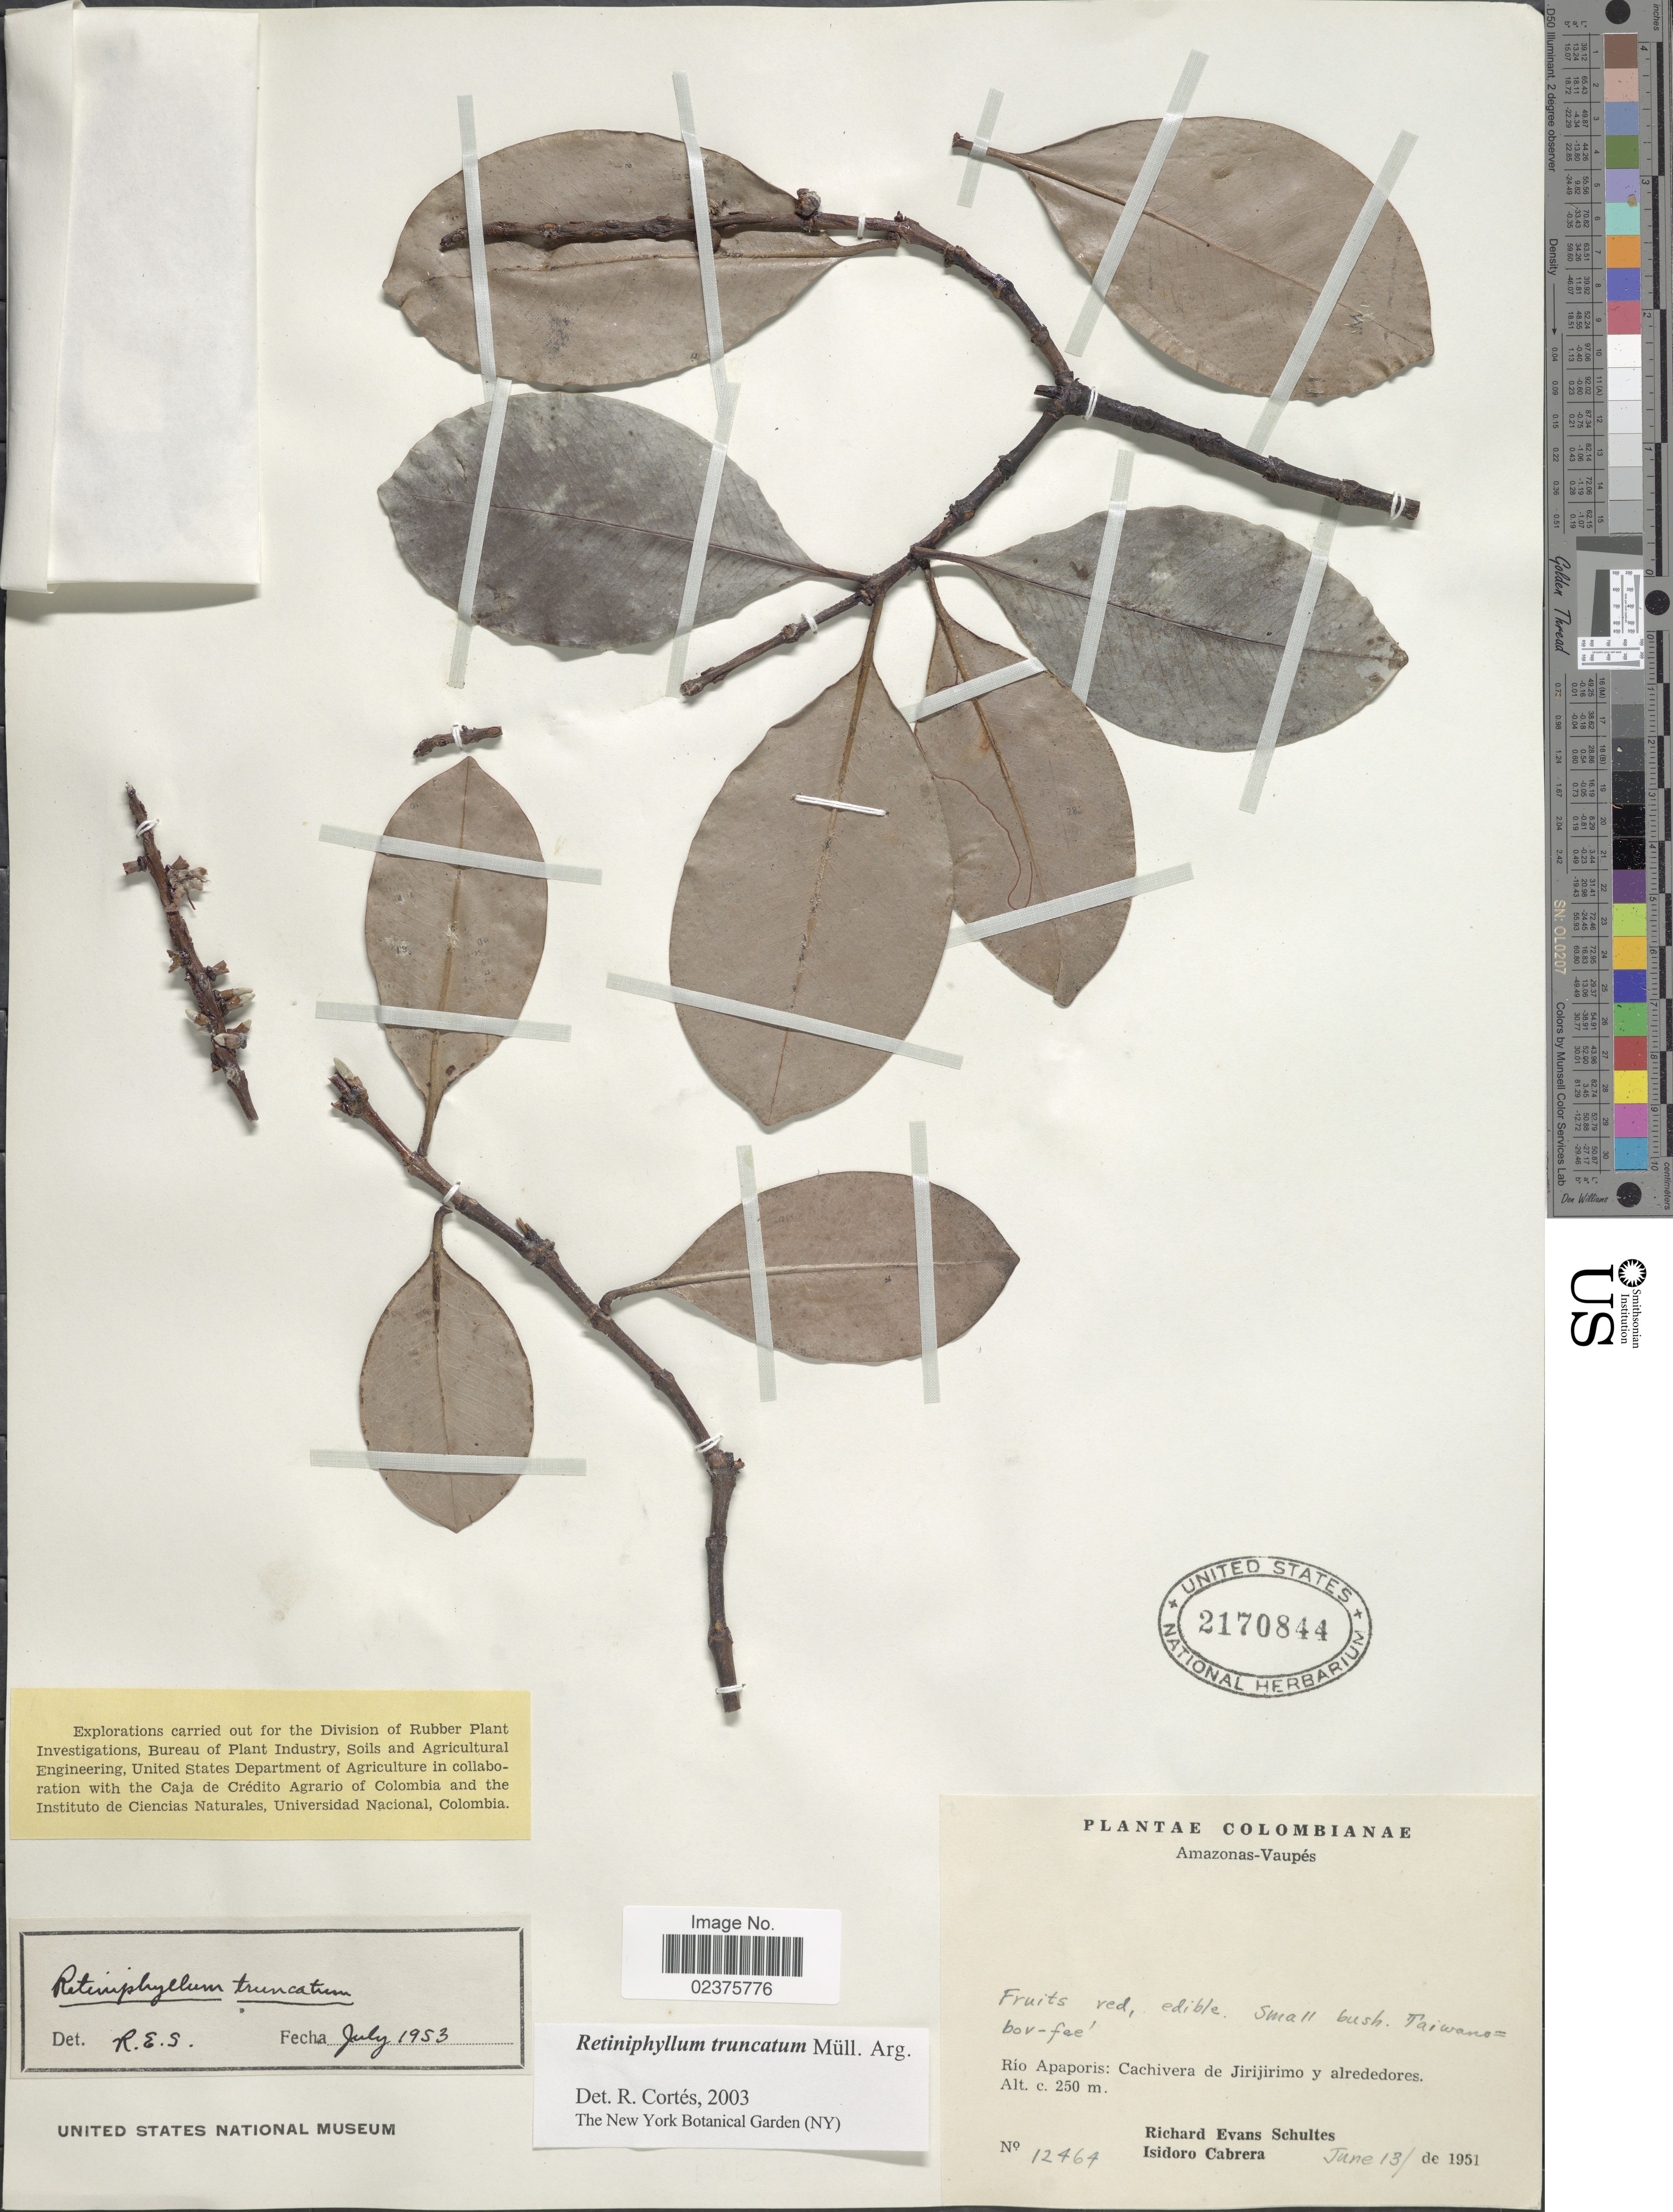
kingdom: Plantae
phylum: Tracheophyta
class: Magnoliopsida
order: Gentianales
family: Rubiaceae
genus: Retiniphyllum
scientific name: Retiniphyllum truncatum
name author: Müll. Arg.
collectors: R. E. Schultes & I. Cabrera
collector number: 12464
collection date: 1951-06-13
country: Colombia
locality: Amazonas-Vaupes, Rio Apaporis: Cachivera de Jirijirimo y alrededores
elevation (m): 250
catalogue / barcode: US 2170844